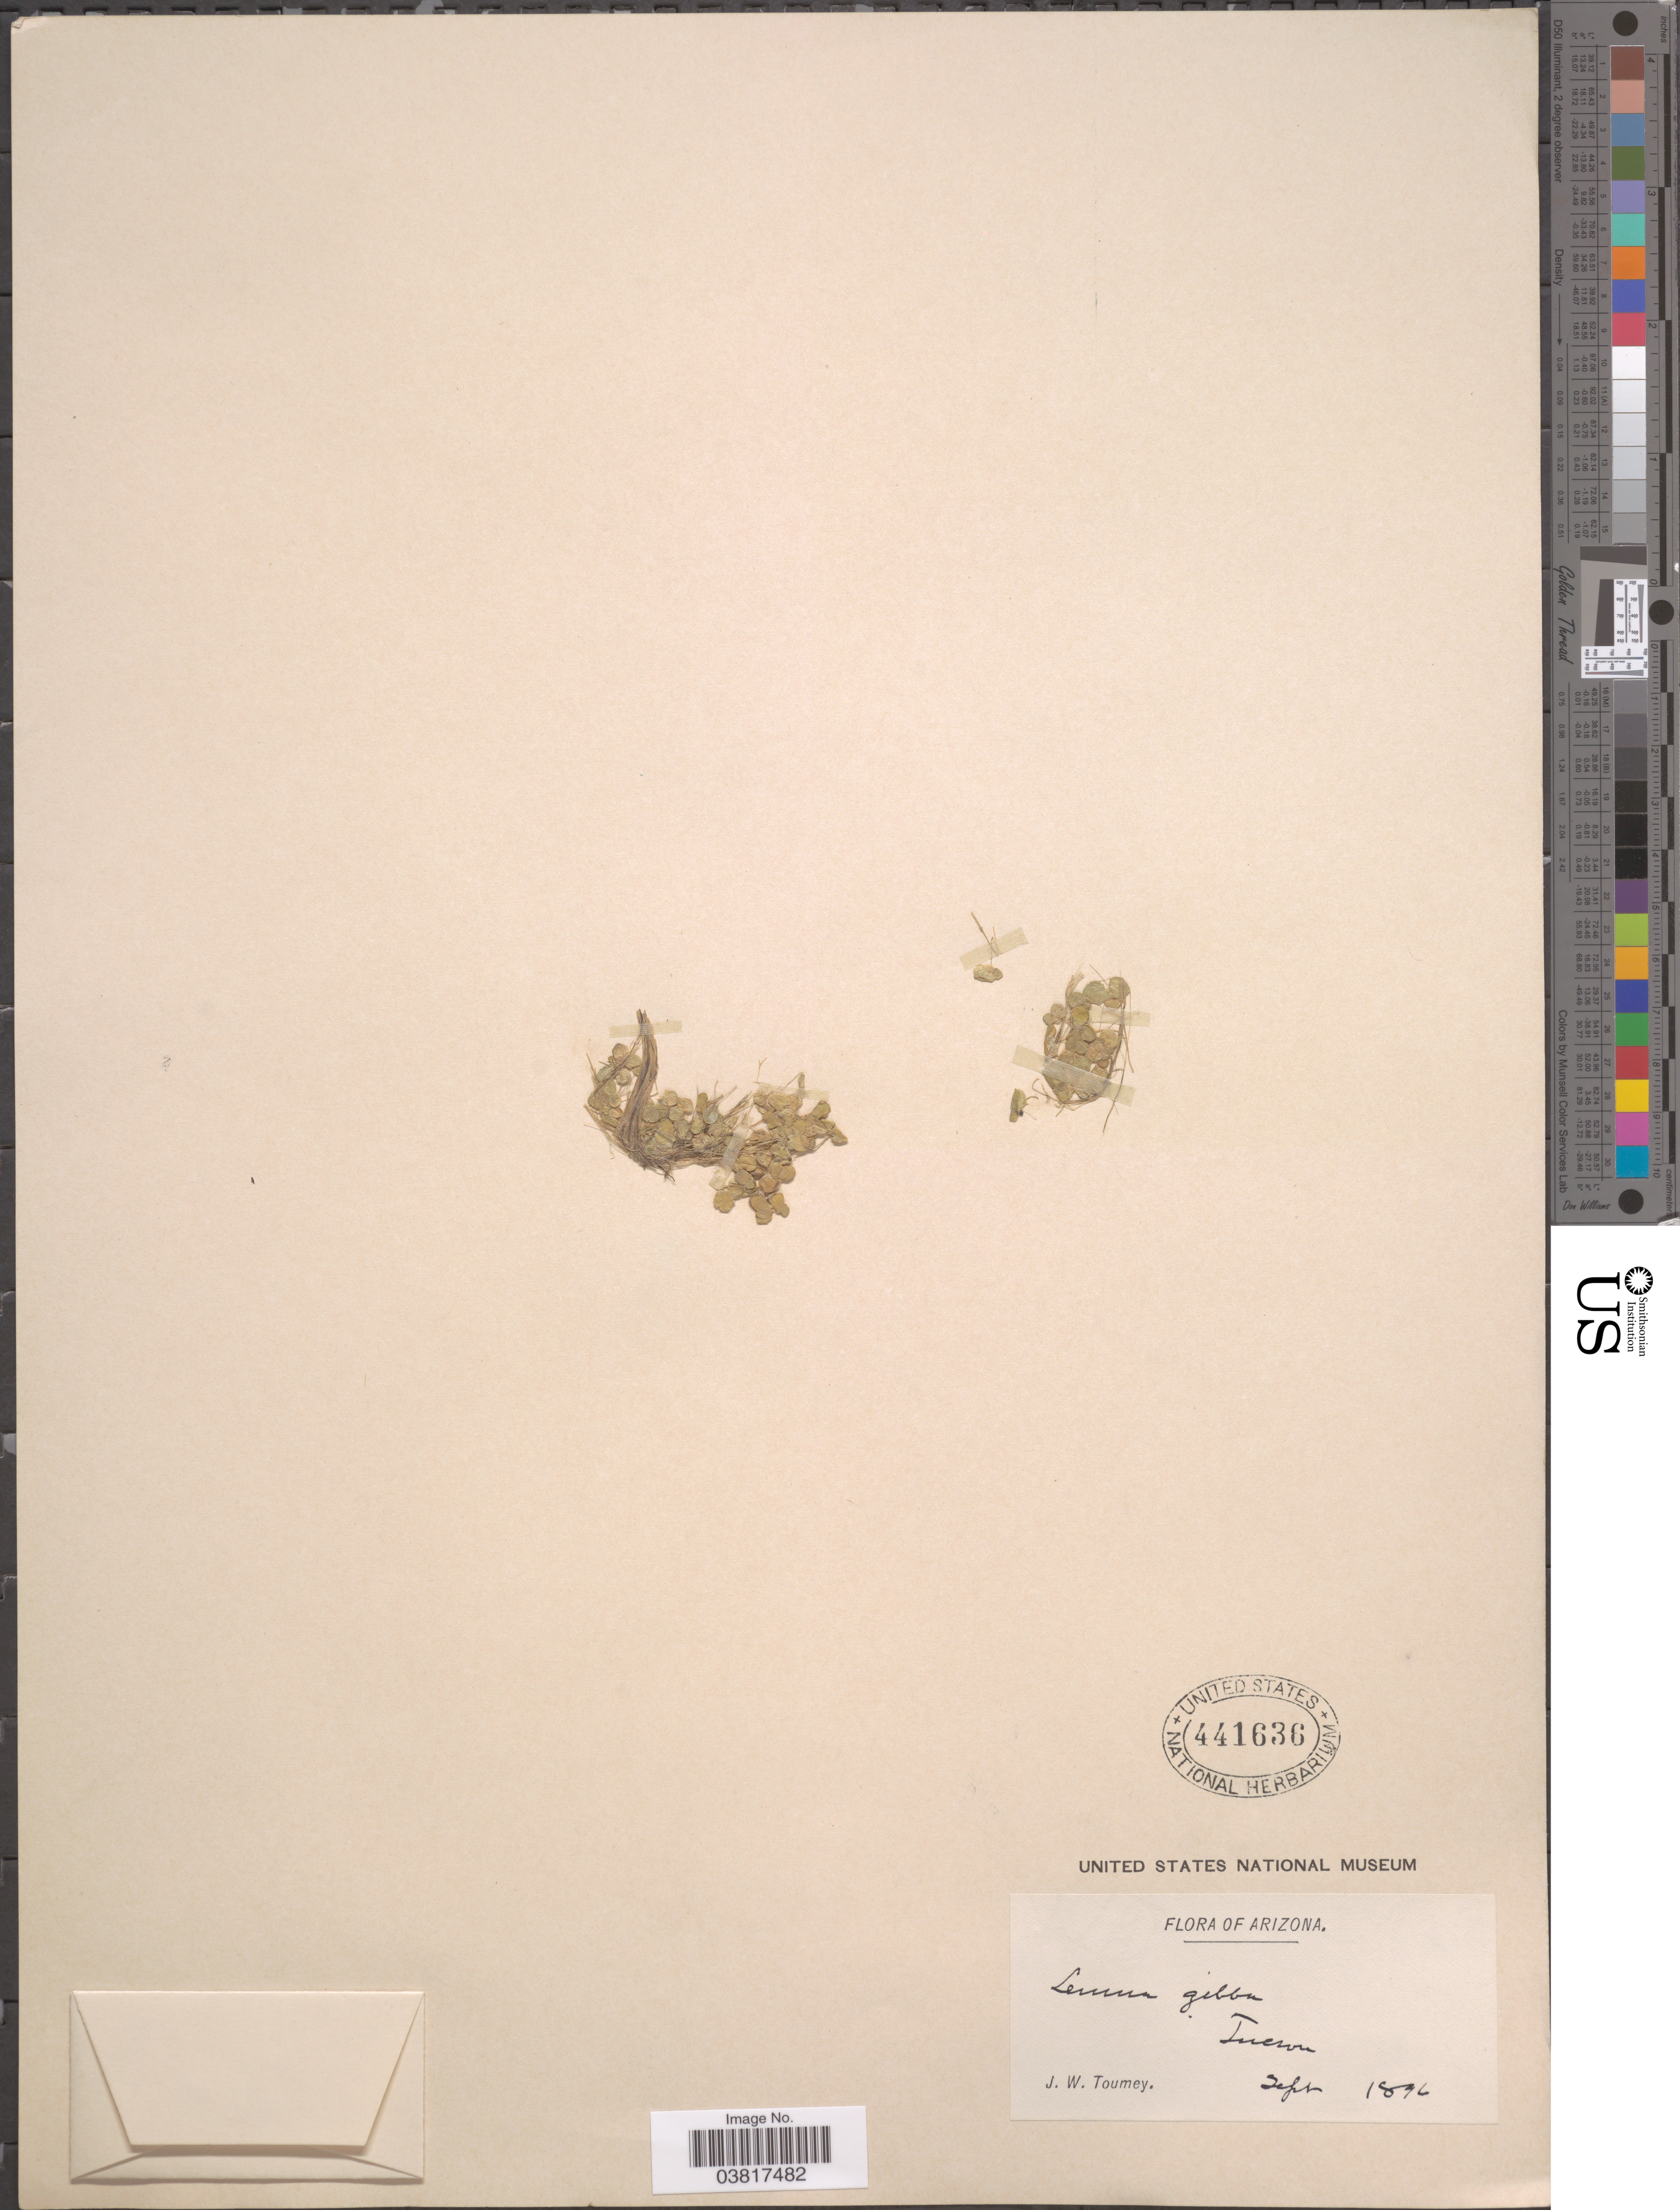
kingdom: Plantae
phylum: Tracheophyta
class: Liliopsida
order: Alismatales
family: Araceae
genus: Lemna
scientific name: Lemna gibba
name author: L.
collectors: J. W. Toumey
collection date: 1896-09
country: United States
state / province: Arizona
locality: Tucson.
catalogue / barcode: US 441636